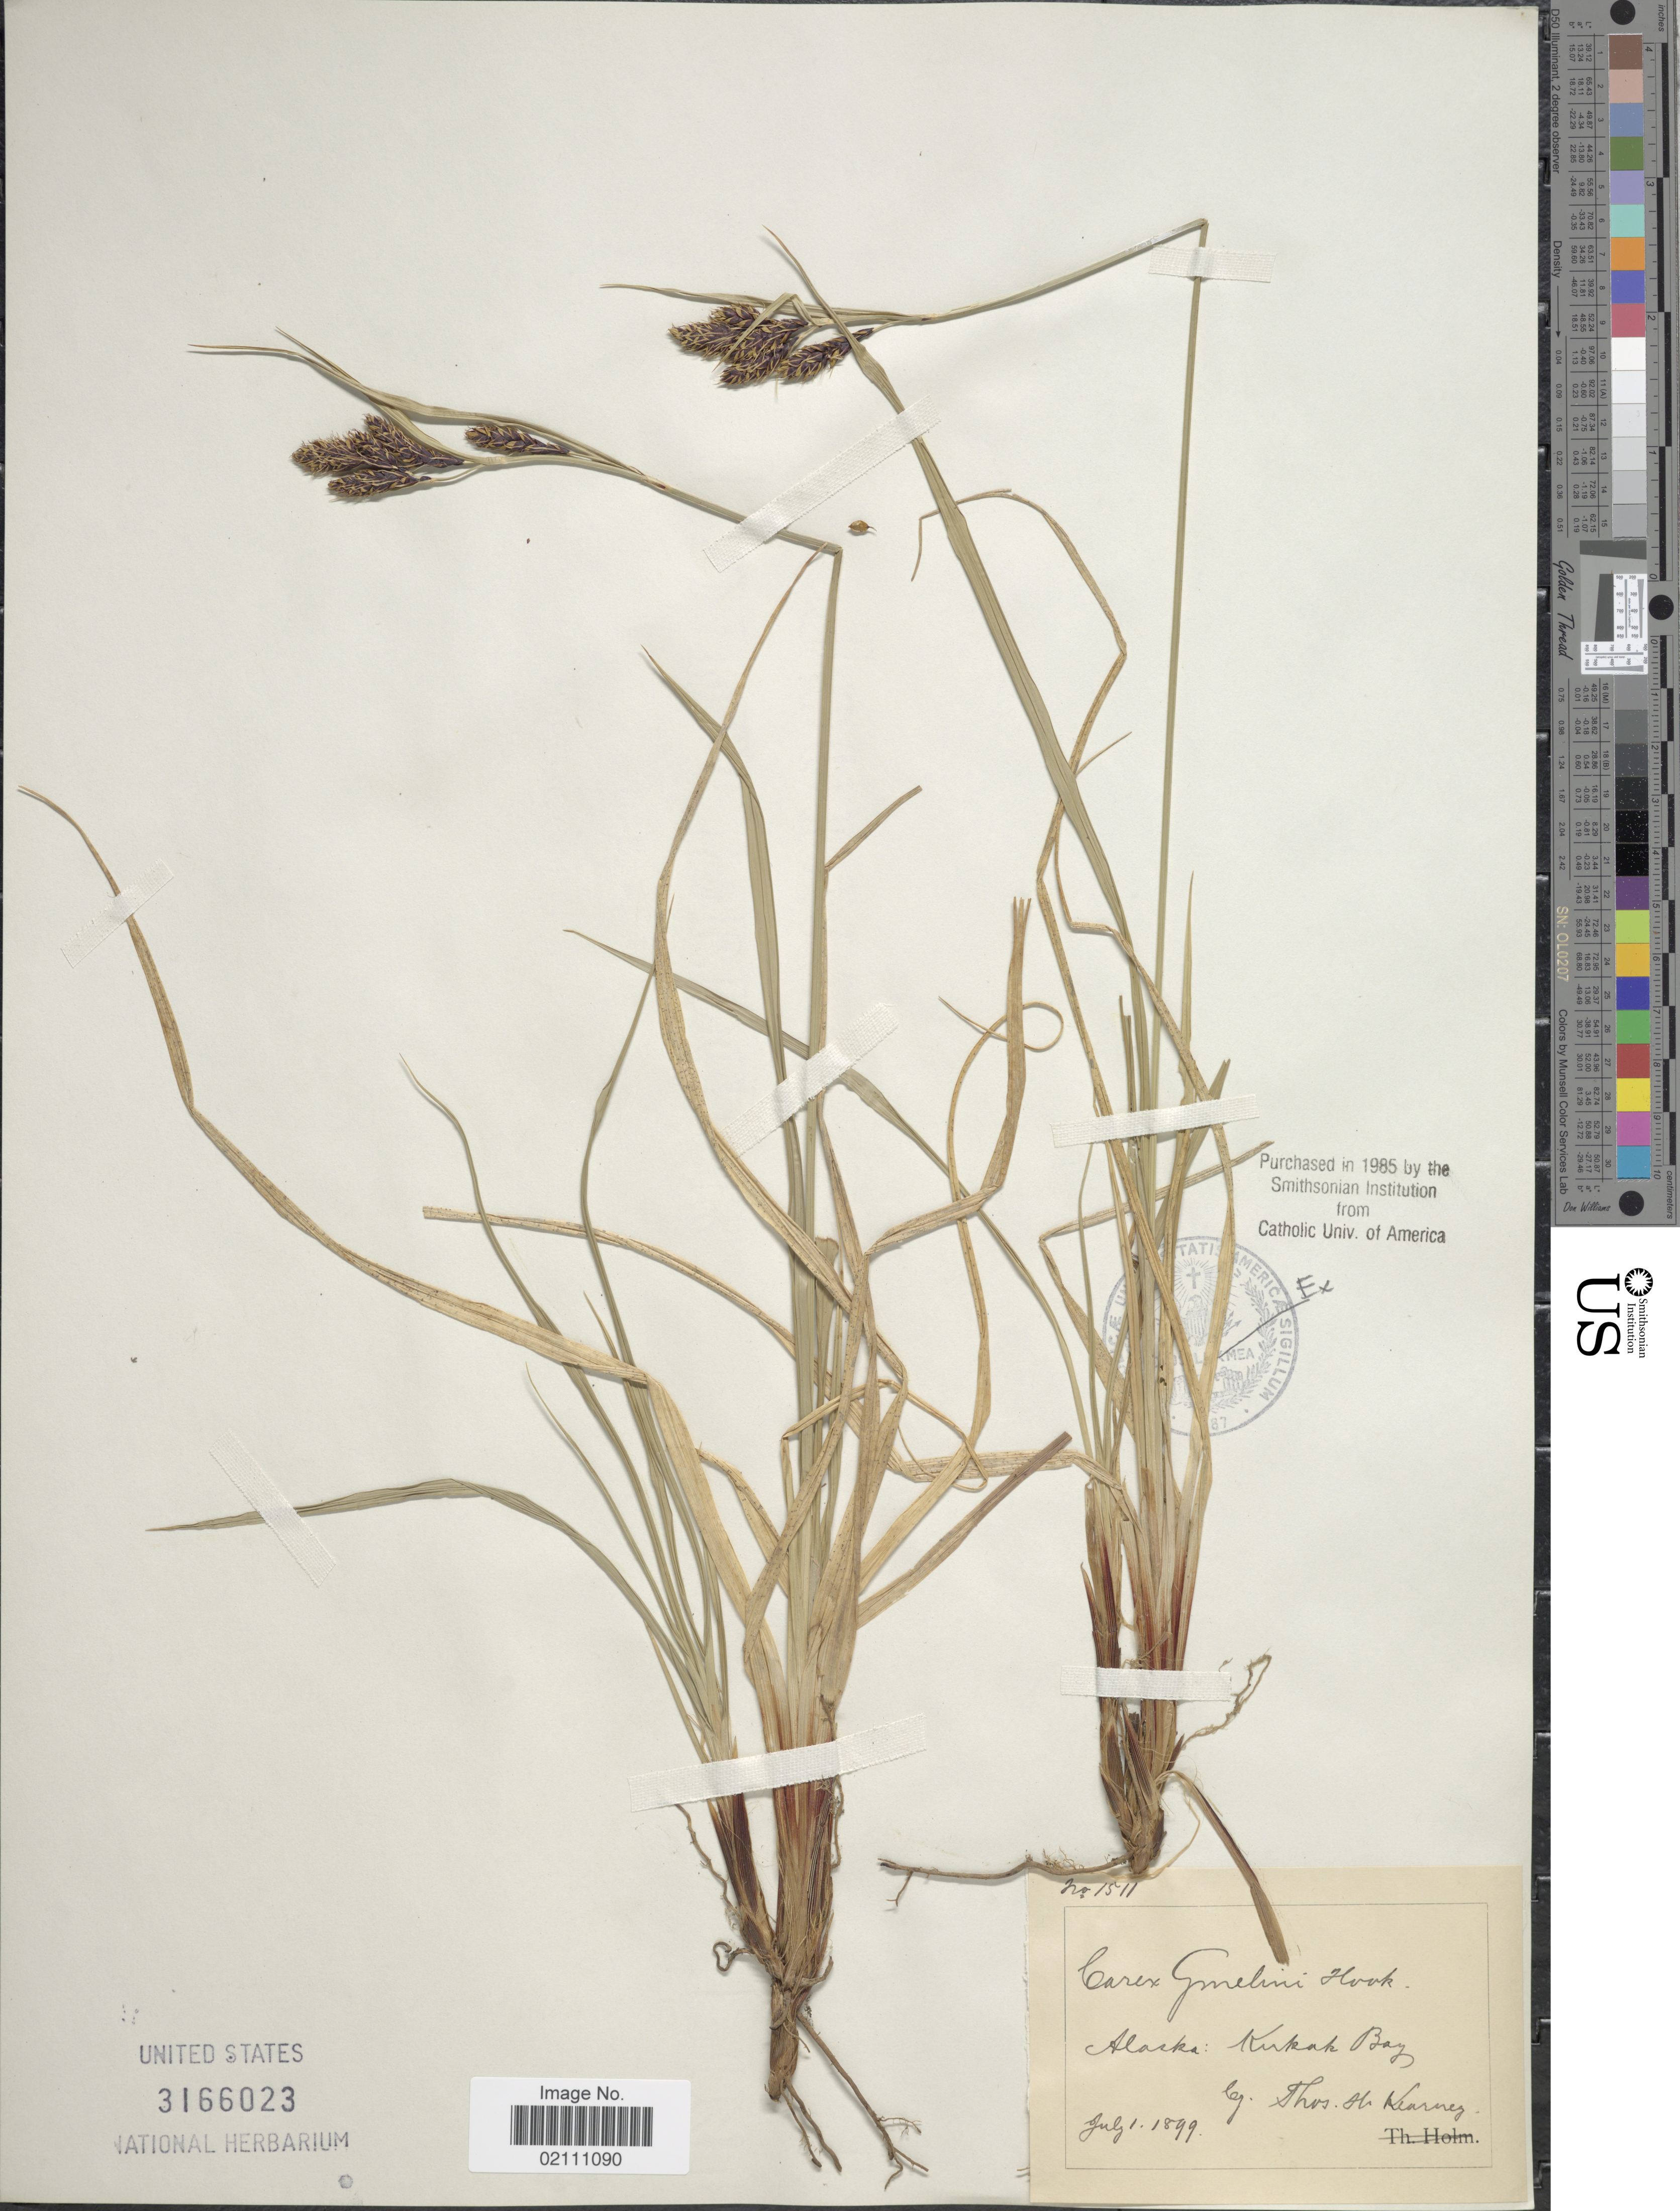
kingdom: Plantae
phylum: Tracheophyta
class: Liliopsida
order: Poales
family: Cyperaceae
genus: Carex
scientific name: Carex gmelinii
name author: Hook. & Arn.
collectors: T. H. Kearney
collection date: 1899-07-01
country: United States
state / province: Alaska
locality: Alaska: Kukak Bay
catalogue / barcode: US 3166023